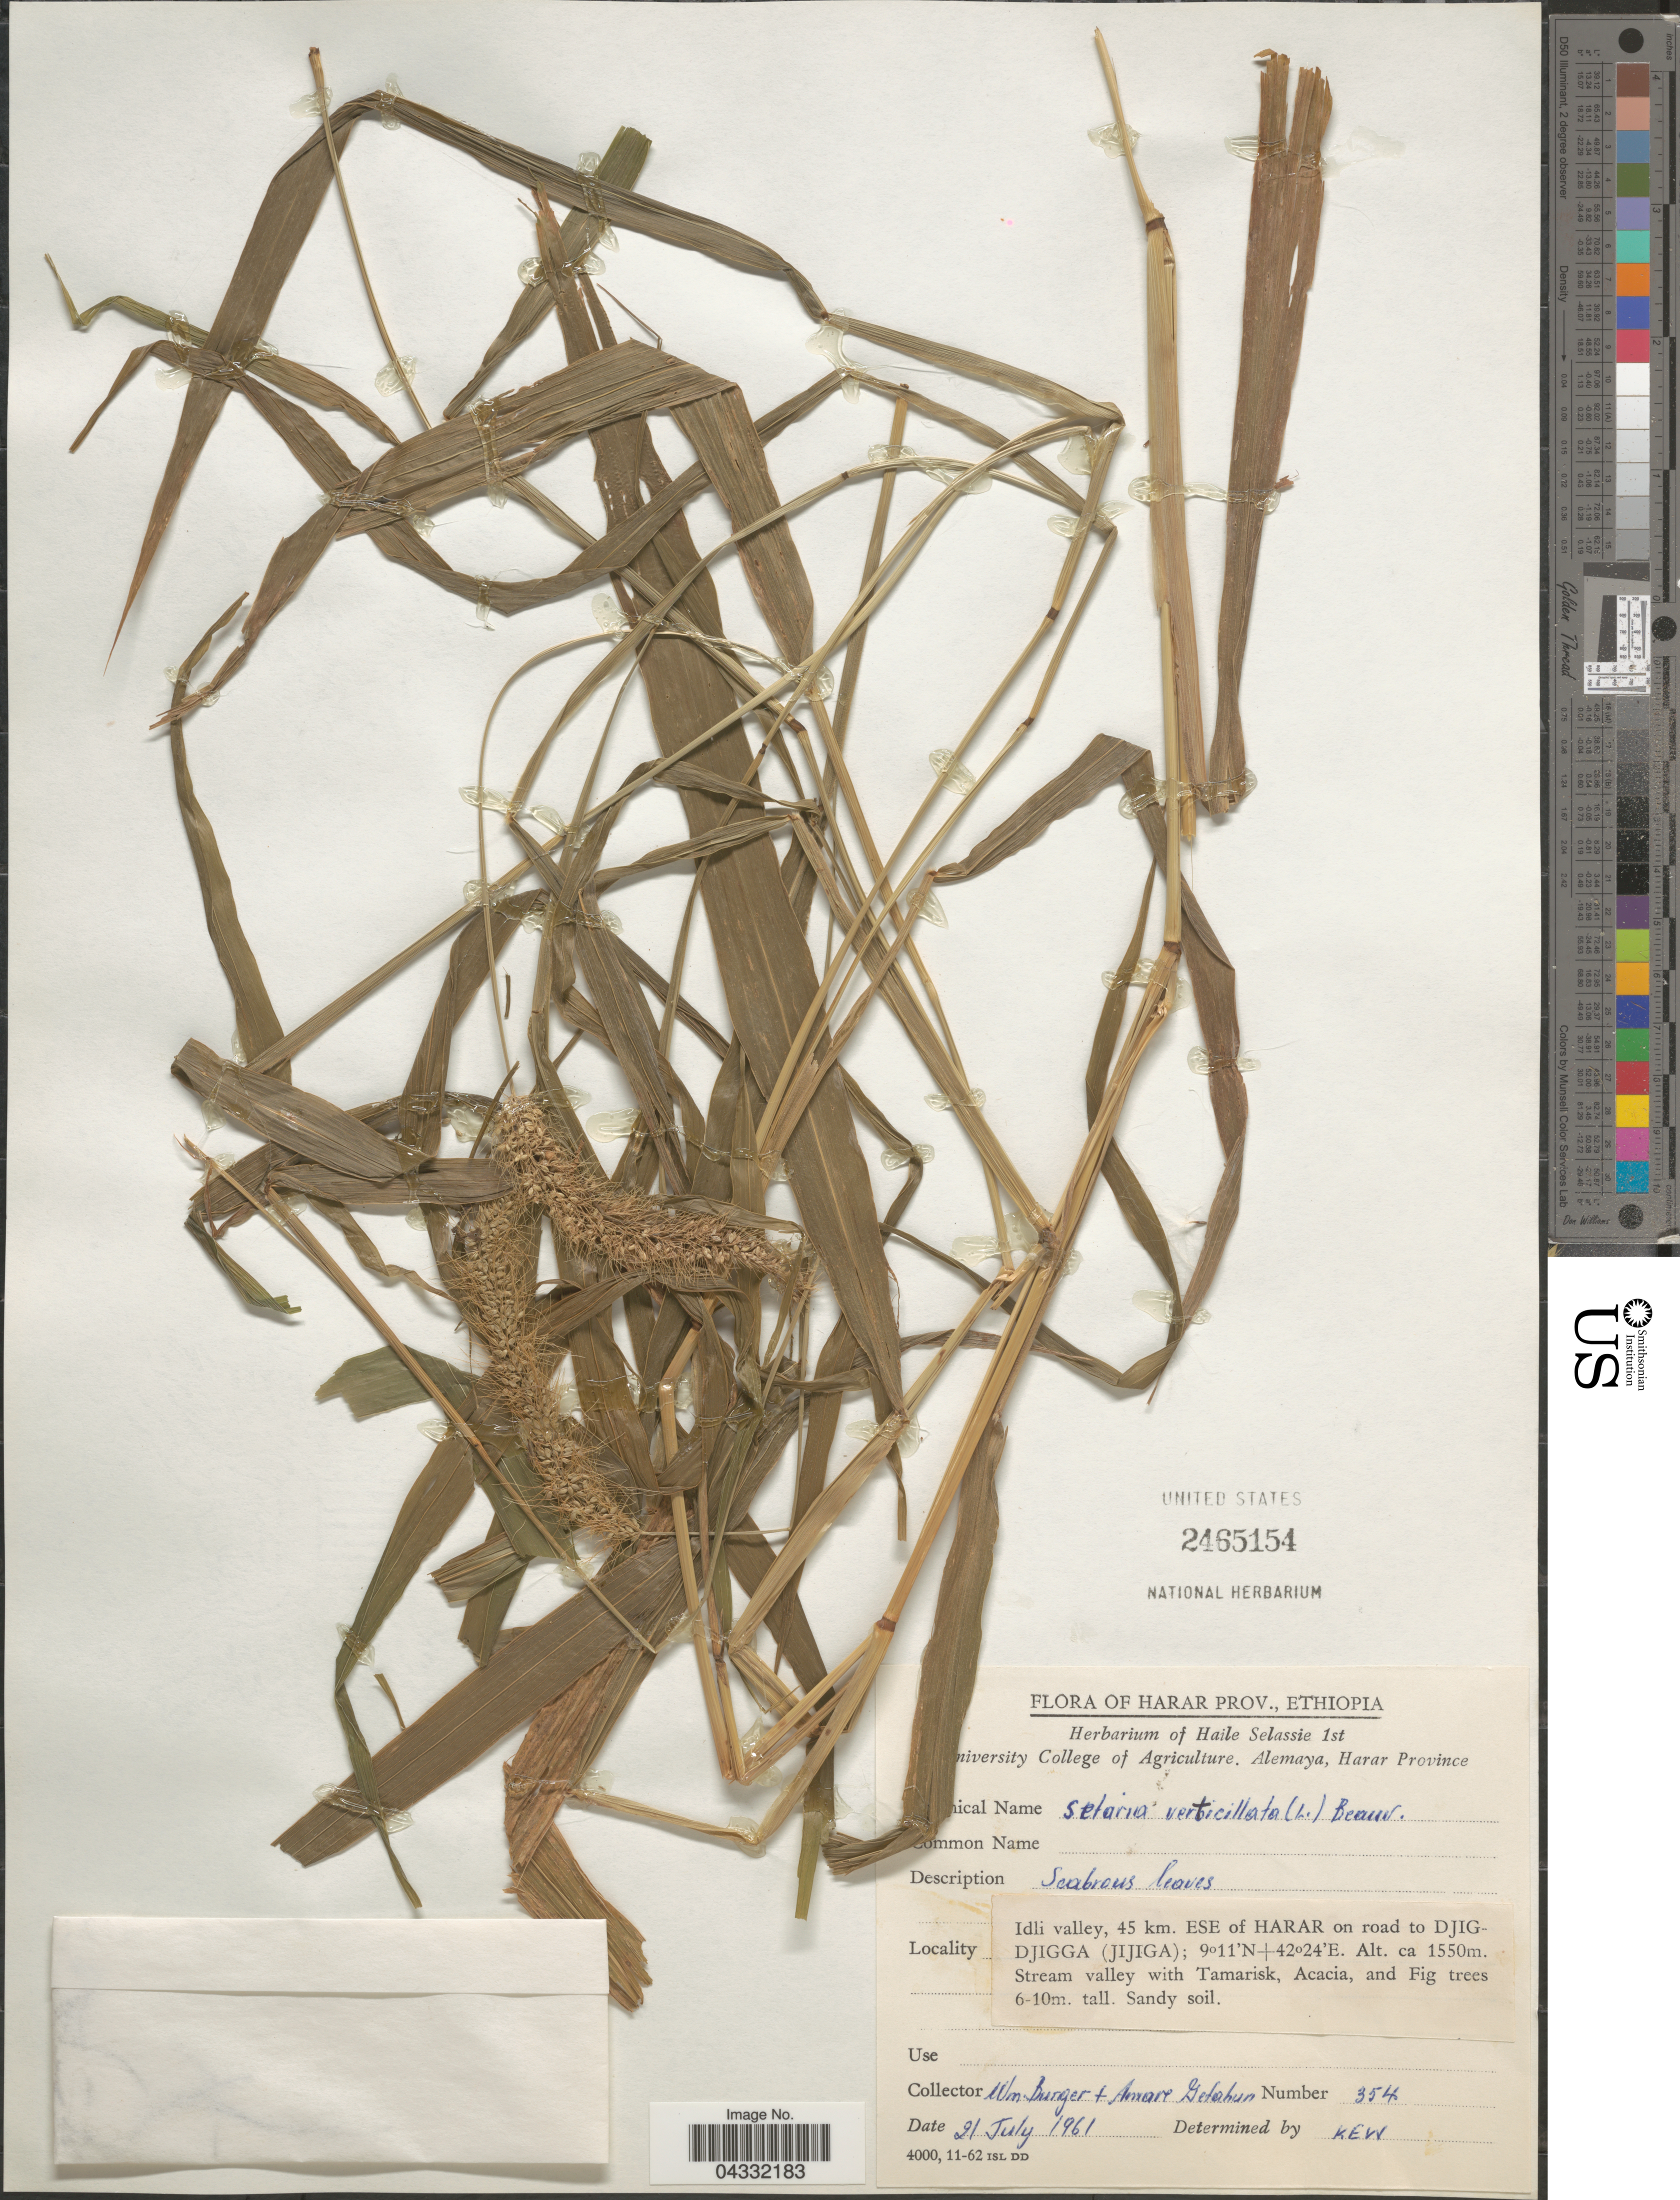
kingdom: Plantae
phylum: Tracheophyta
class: Liliopsida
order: Poales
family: Poaceae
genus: Setaria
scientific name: Setaria verticillata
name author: (L.) P. Beauv.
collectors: W. Burger & A. Getahun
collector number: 354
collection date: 1961-07-21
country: Ethiopia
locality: Harar Prov. Idli valley, 45 km. ESE of Harar on road to Djig-Djigga (Jijiga).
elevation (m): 1550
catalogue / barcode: US 2465154